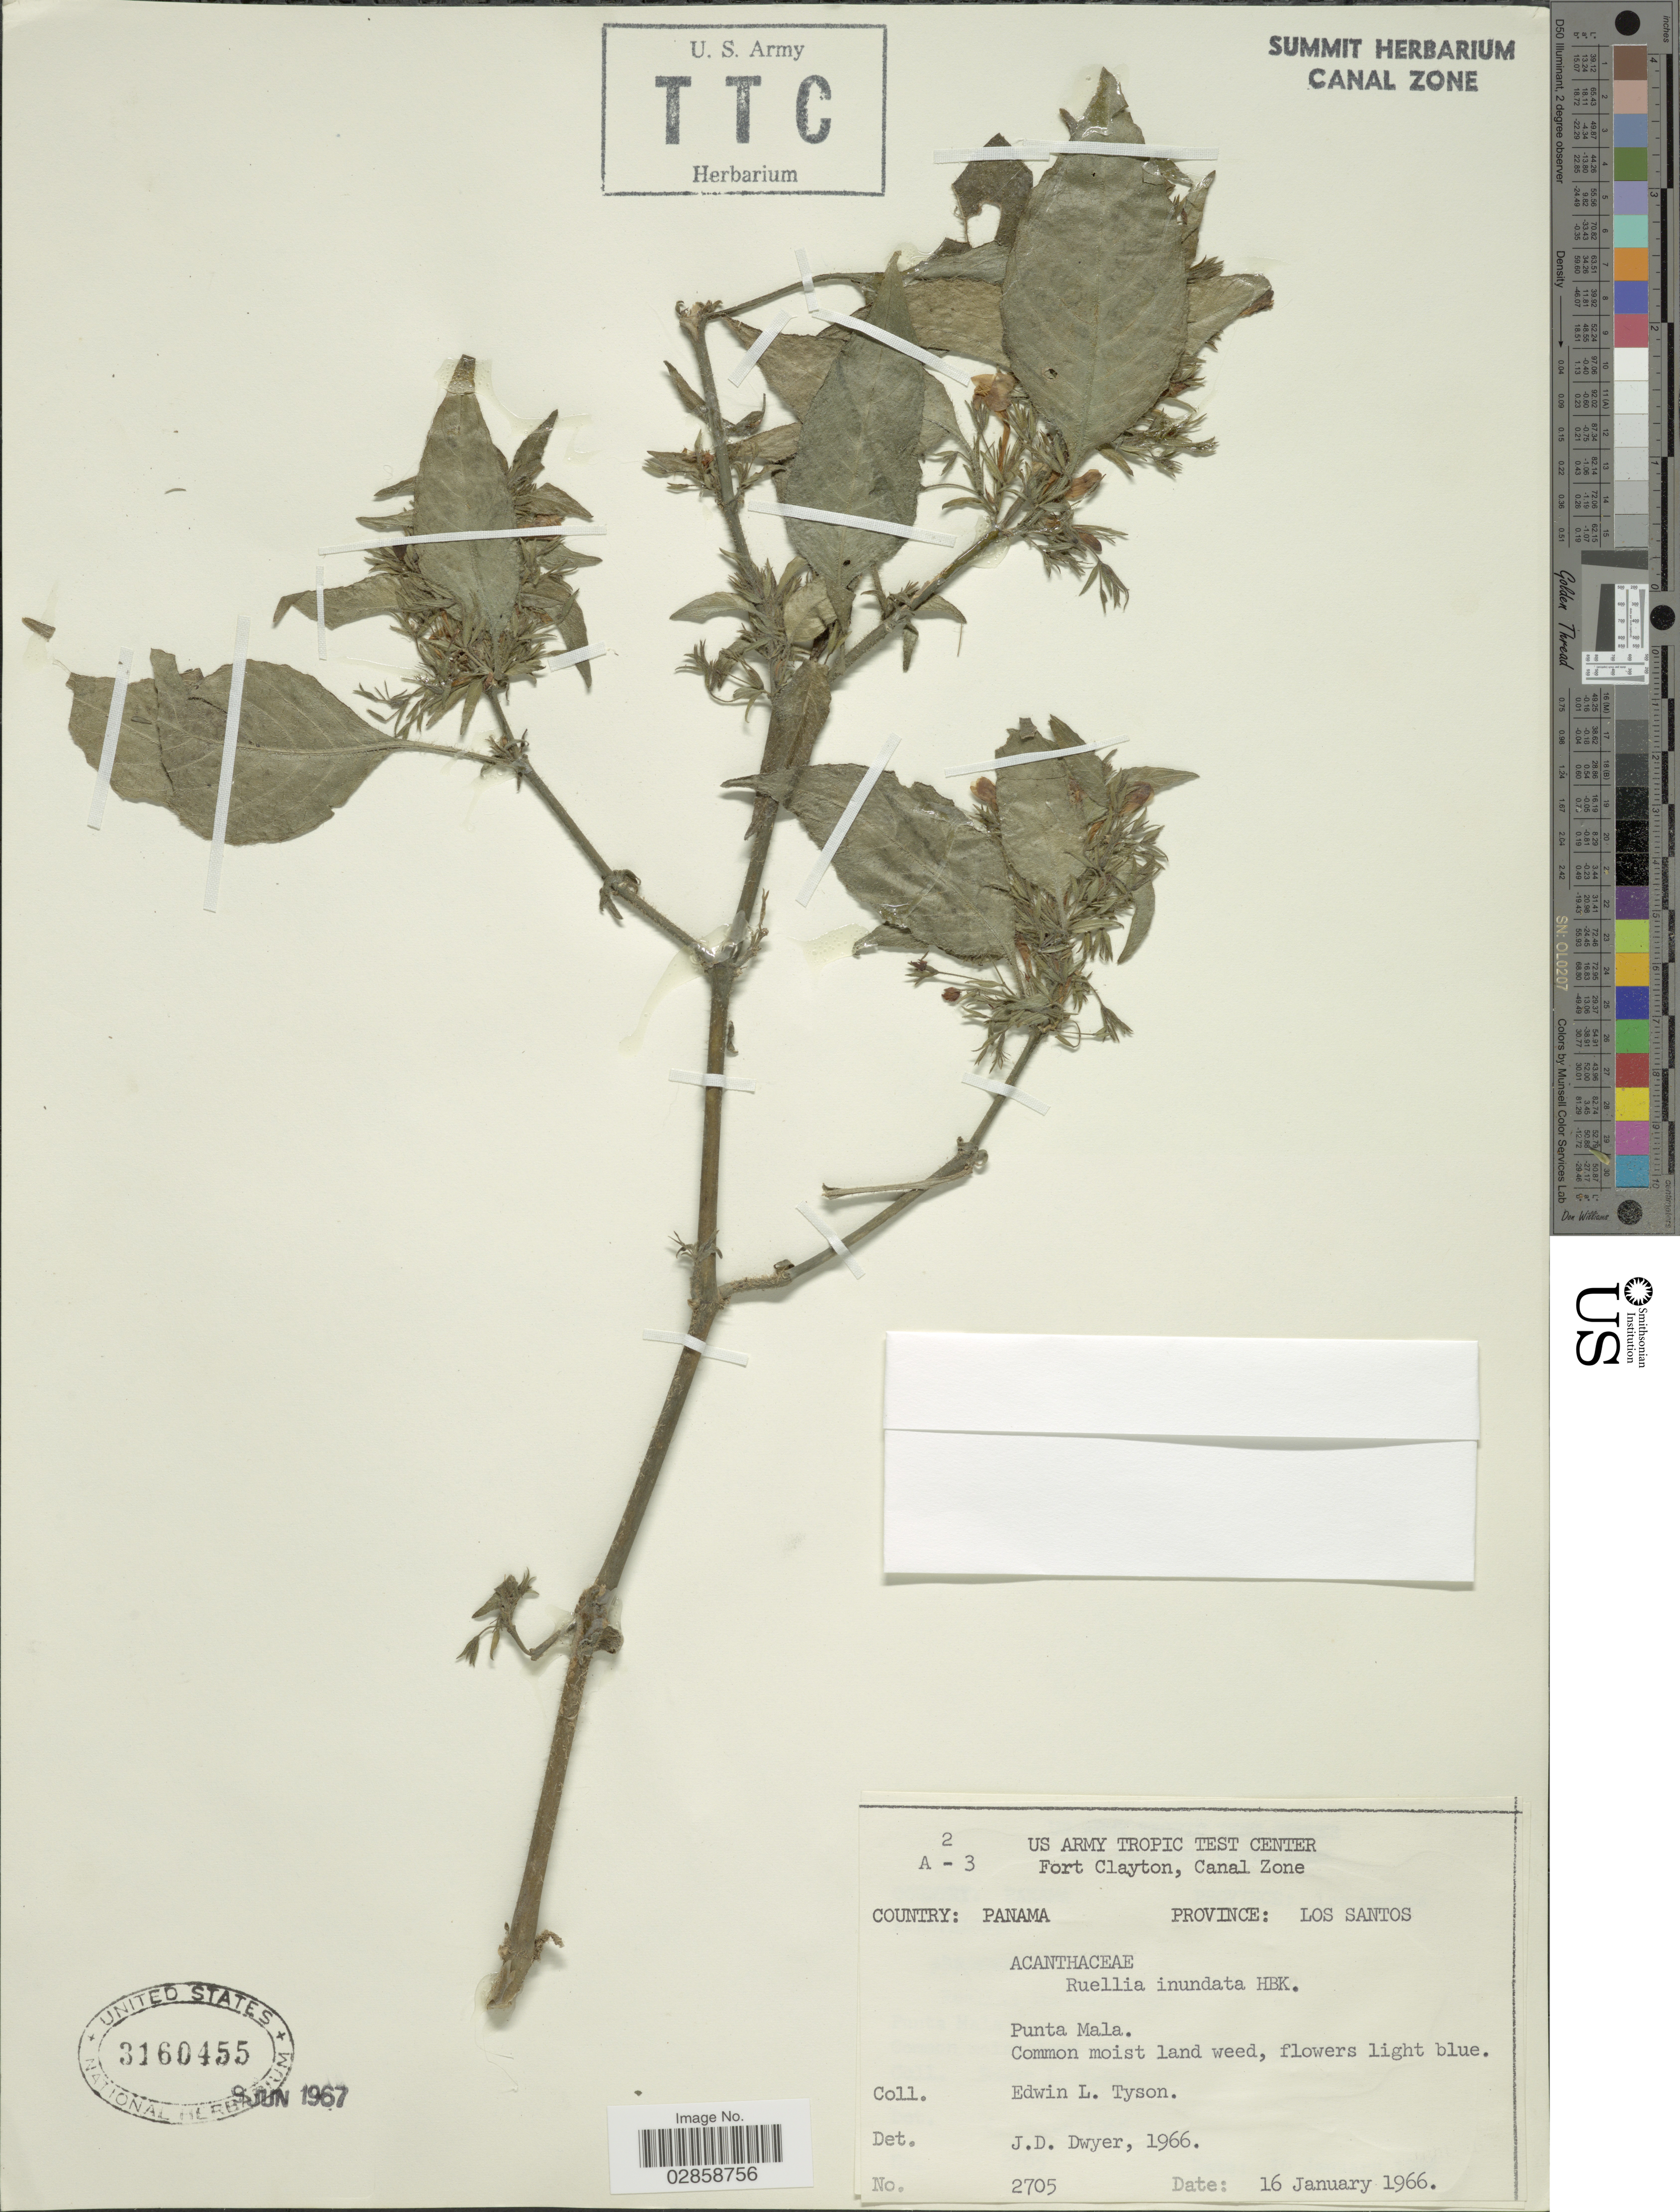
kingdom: Plantae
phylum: Tracheophyta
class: Magnoliopsida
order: Lamiales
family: Acanthaceae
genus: Ruellia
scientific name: Ruellia inundata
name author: Kunth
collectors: E. L. Tyson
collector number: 2705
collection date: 1966-01-16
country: Panama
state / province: Los Santos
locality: Punta Mala.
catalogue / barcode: US 3160455